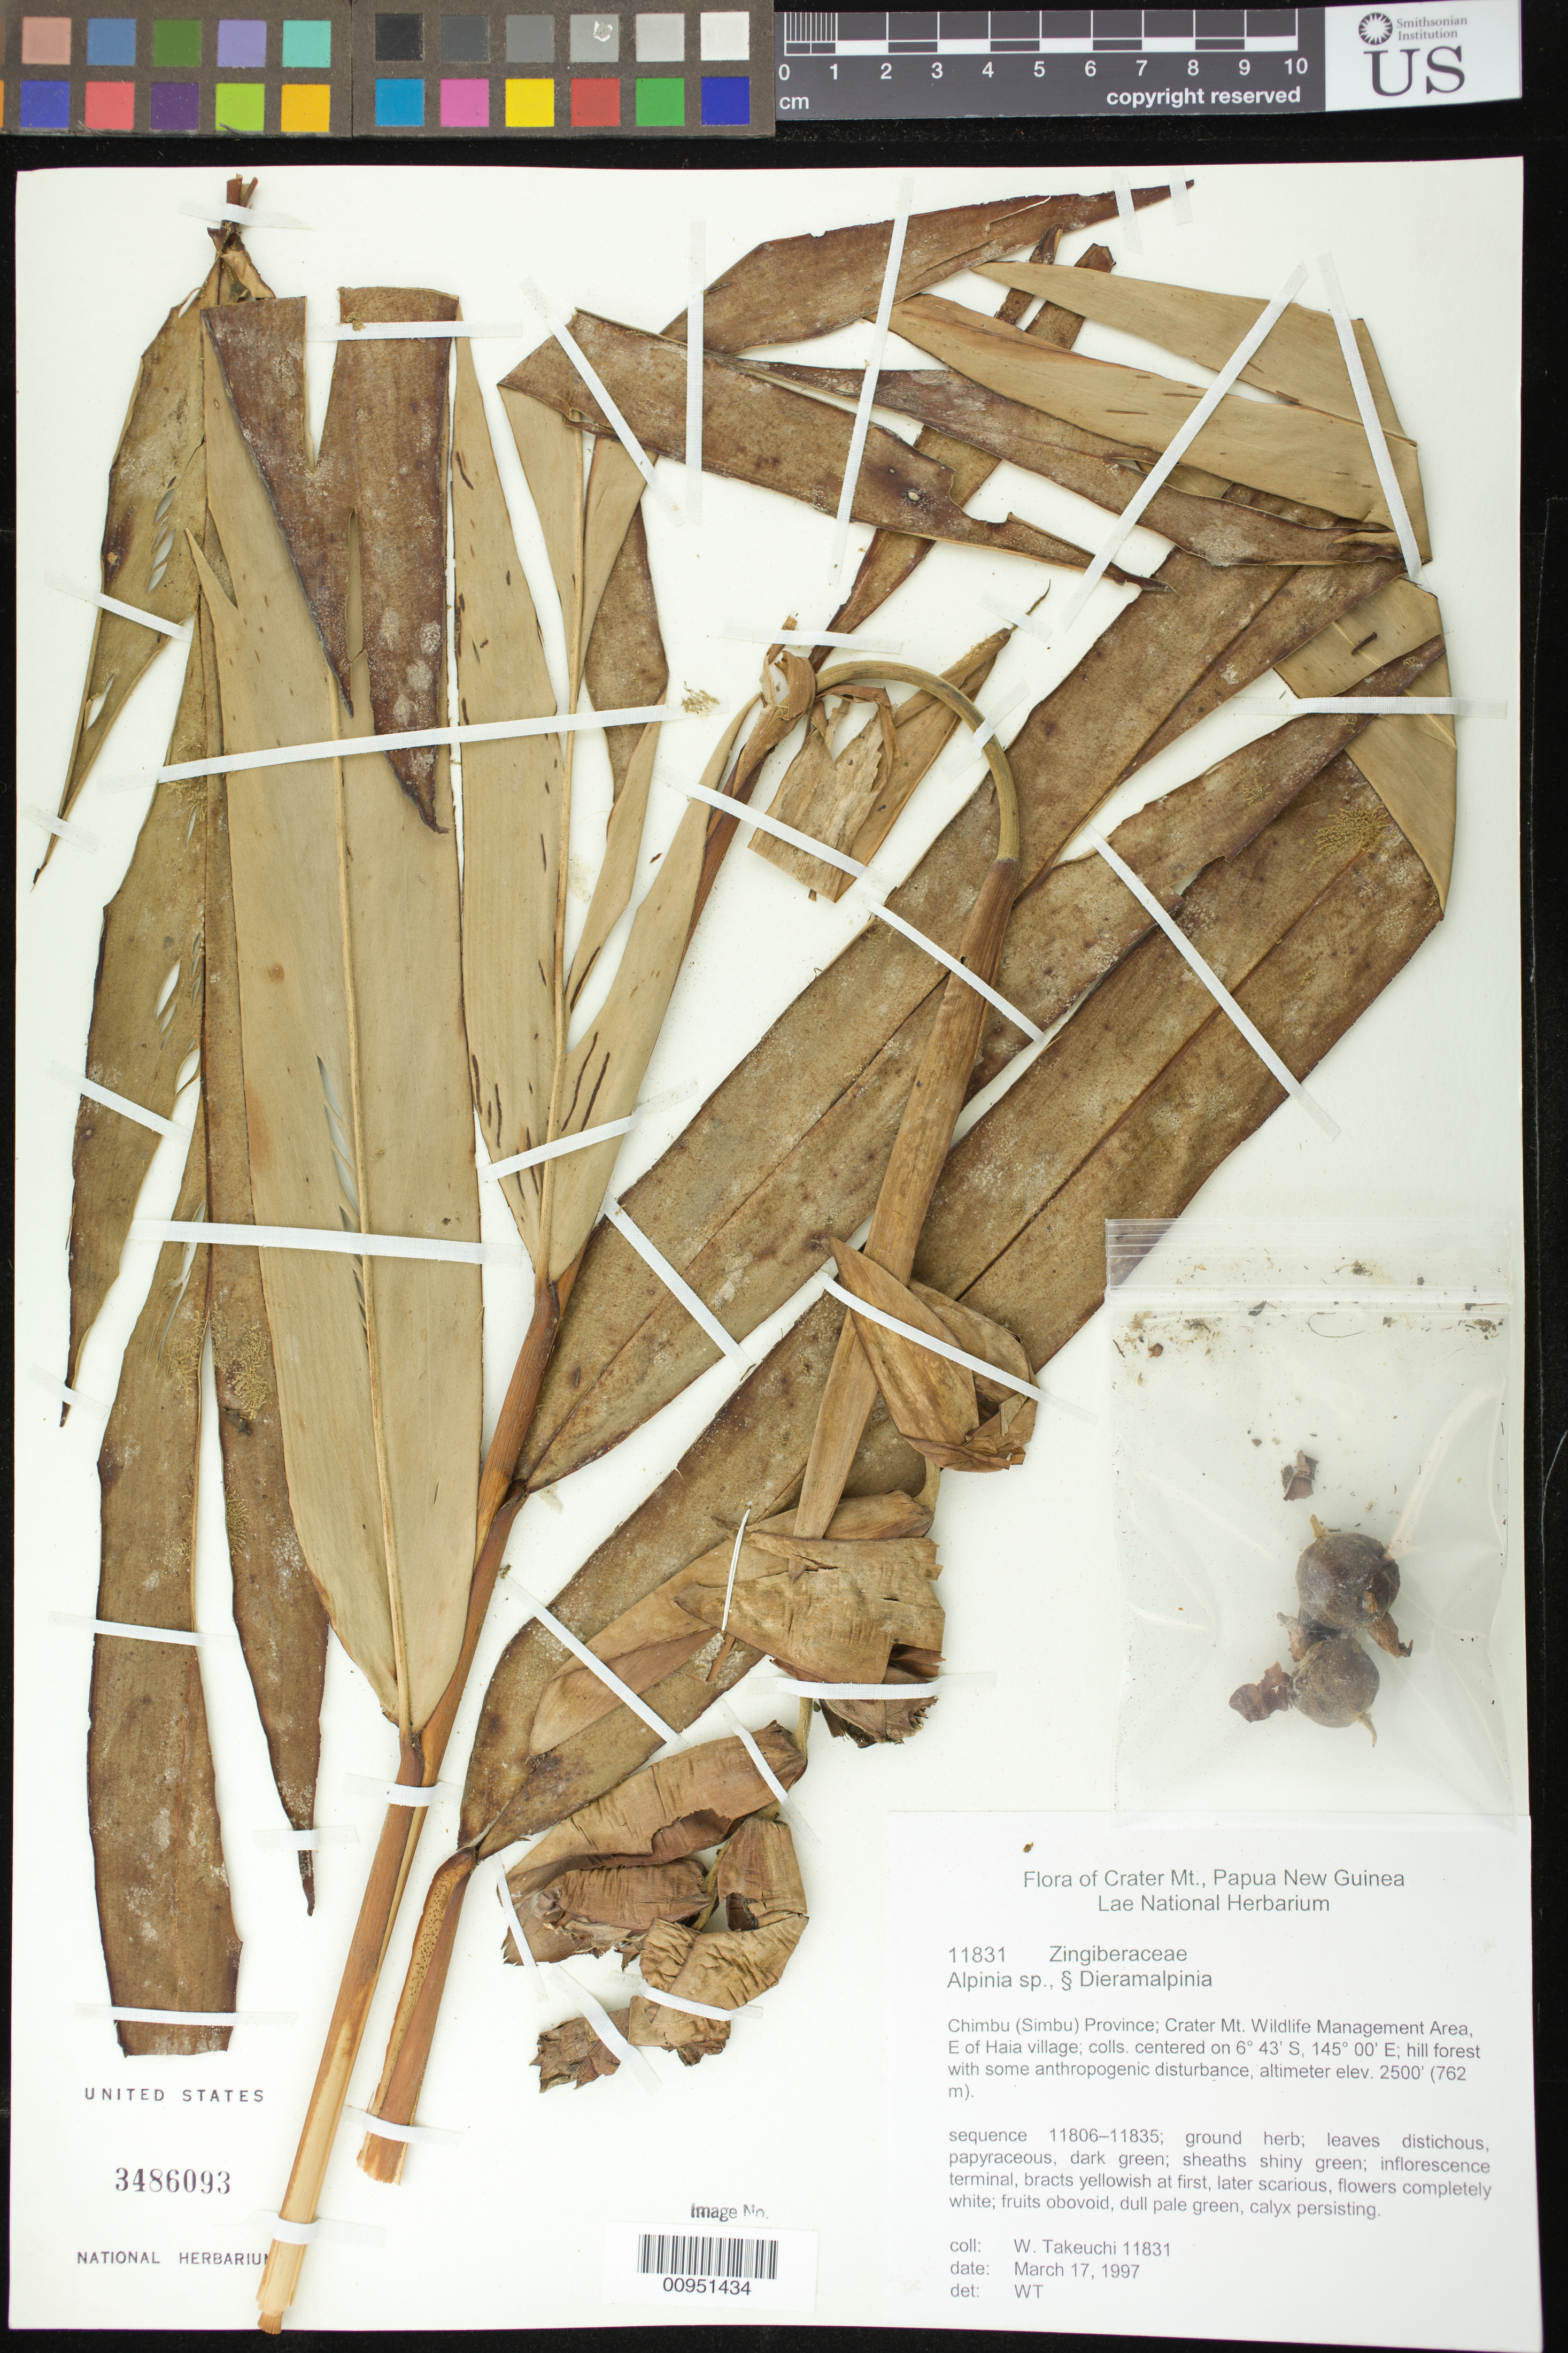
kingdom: Plantae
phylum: Tracheophyta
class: Liliopsida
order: Zingiberales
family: Zingiberaceae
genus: Alpinia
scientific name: Alpinia sp.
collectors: W. N. Takeuchi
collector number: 11831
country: Papua New Guinea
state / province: Chimbu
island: New Guinea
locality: Crater Mt. Wildlife Management Area, E of Haia village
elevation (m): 762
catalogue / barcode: US 3486093